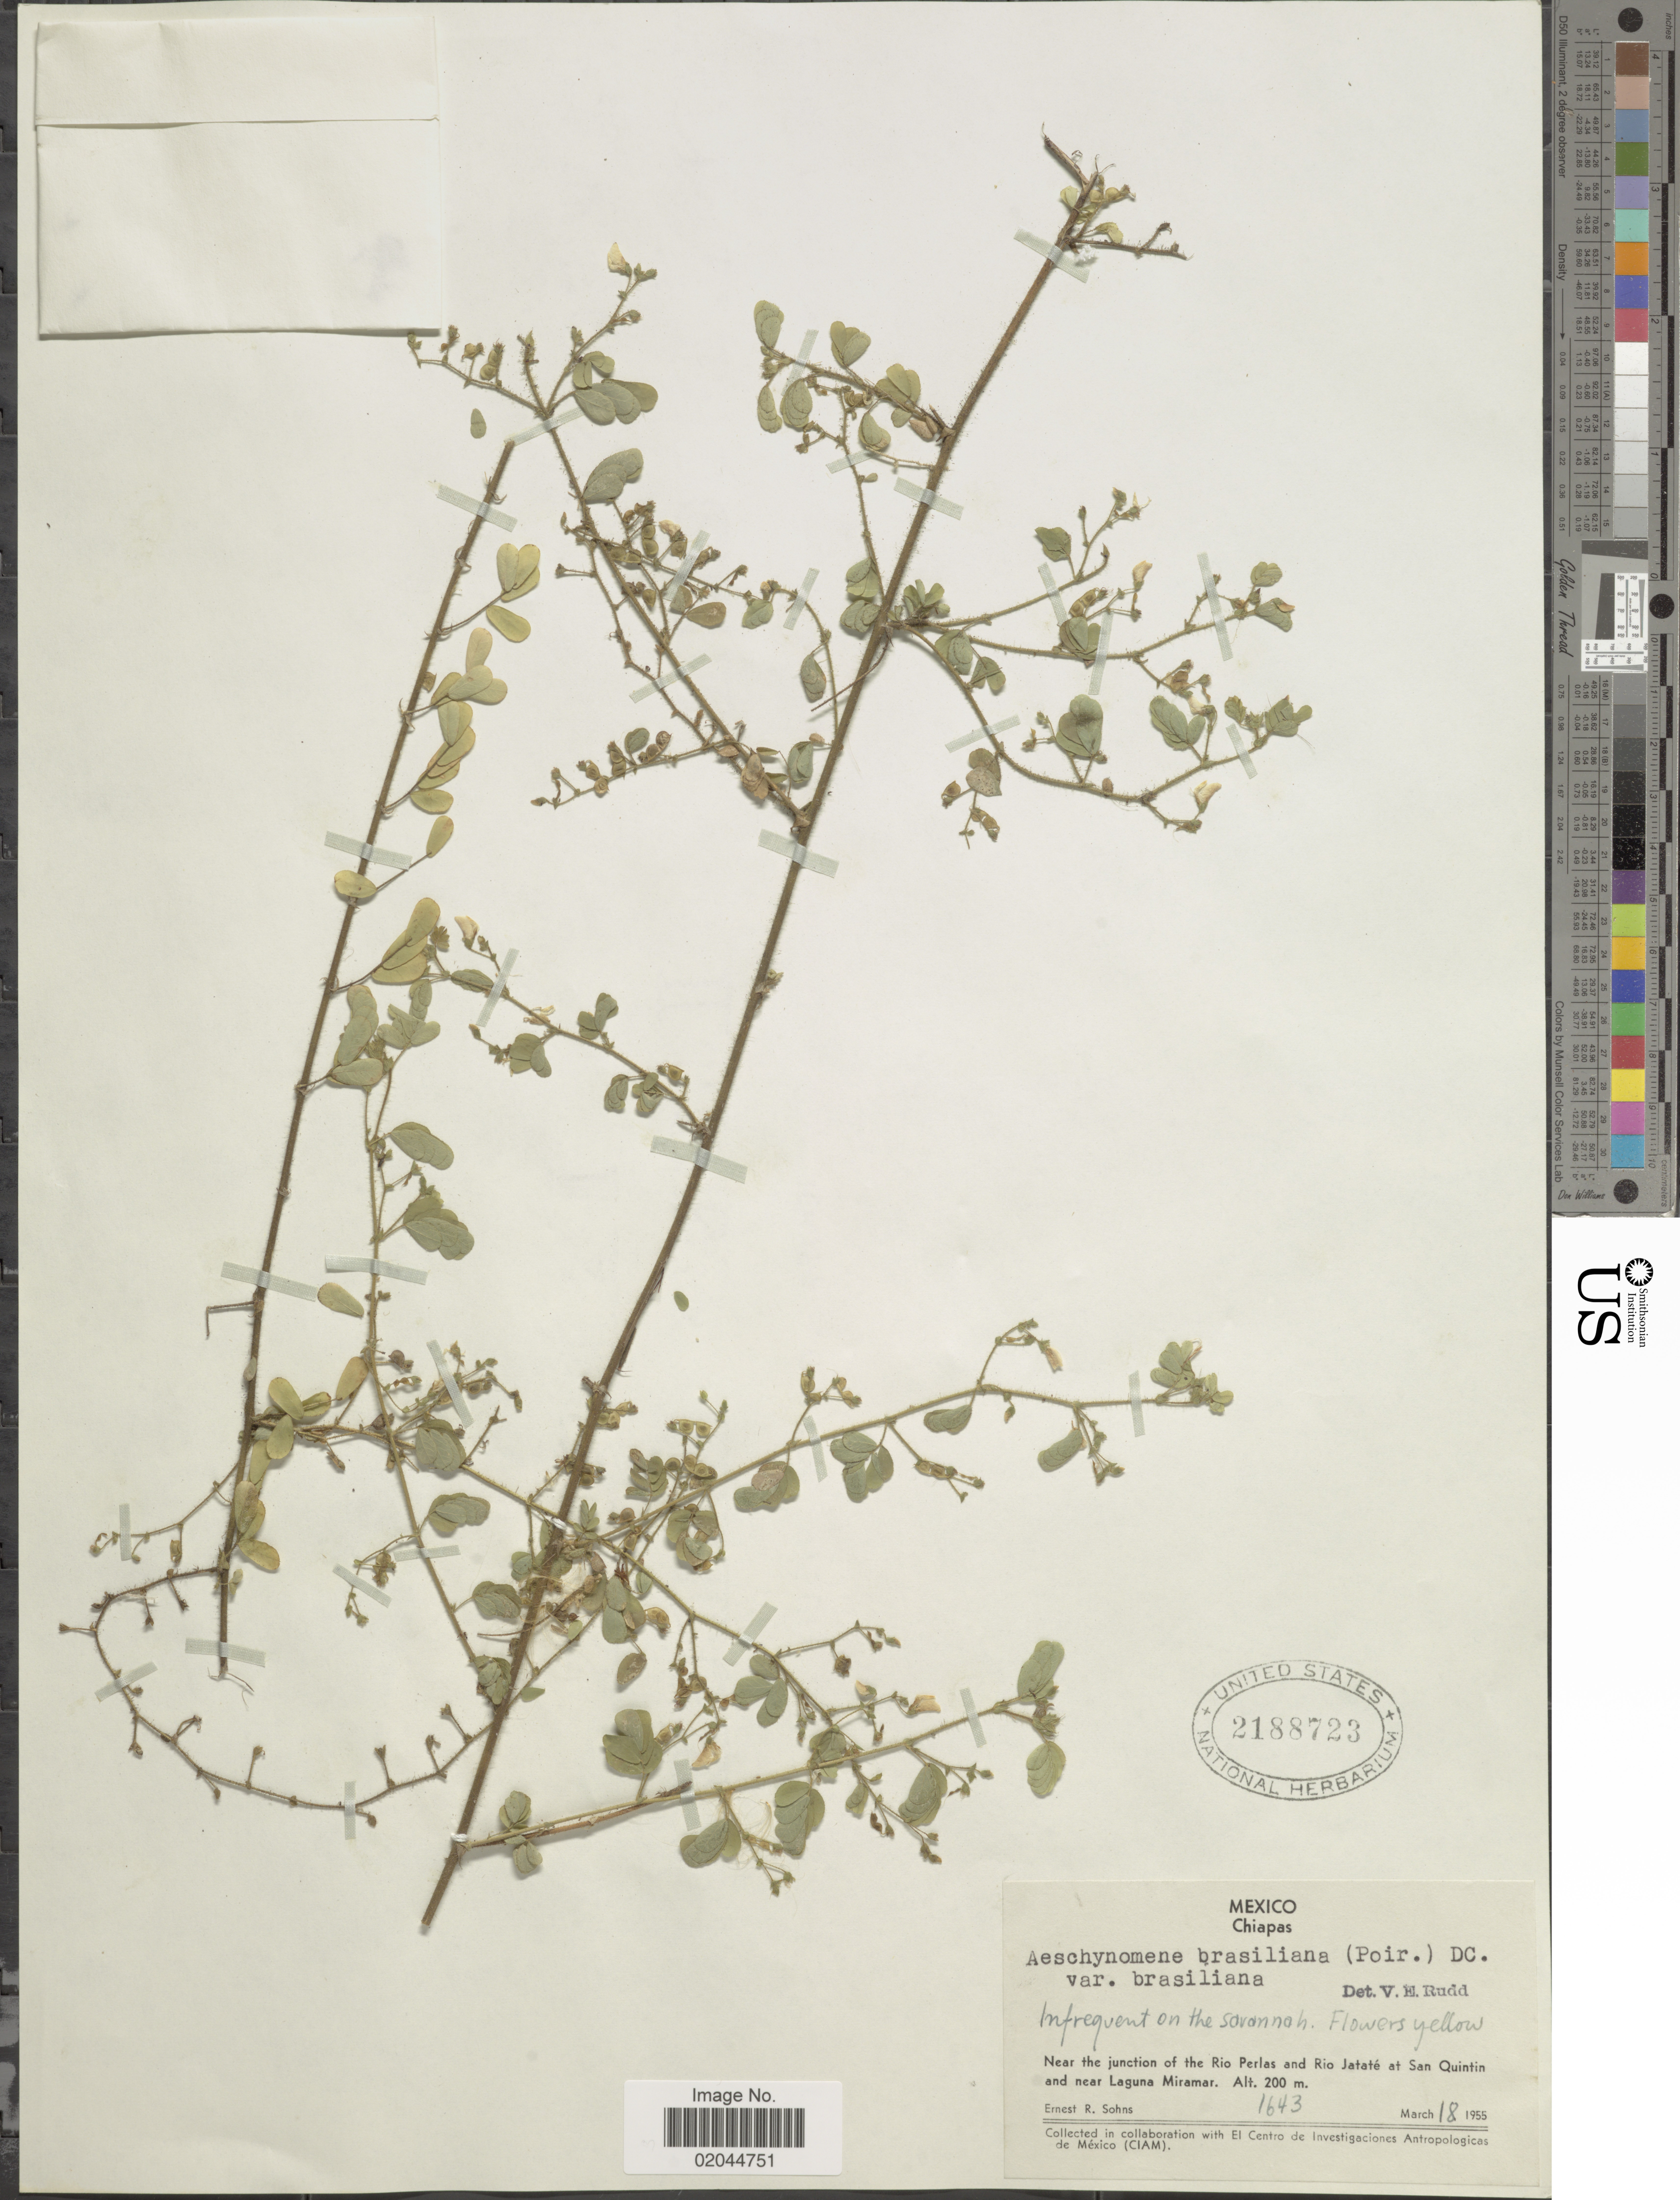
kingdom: Plantae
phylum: Tracheophyta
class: Magnoliopsida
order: Fabales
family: Fabaceae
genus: Aeschynomene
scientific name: Aeschynomene brasiliana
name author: (Poir.) DC.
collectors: E. R. Sohns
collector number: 1643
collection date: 1955-03-18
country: Mexico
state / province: Chiapas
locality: Near the junction of the Ri Perlasand Rio Jatate at Sam Quintin and near Laguna Miramar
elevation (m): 200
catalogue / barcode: US 2188723